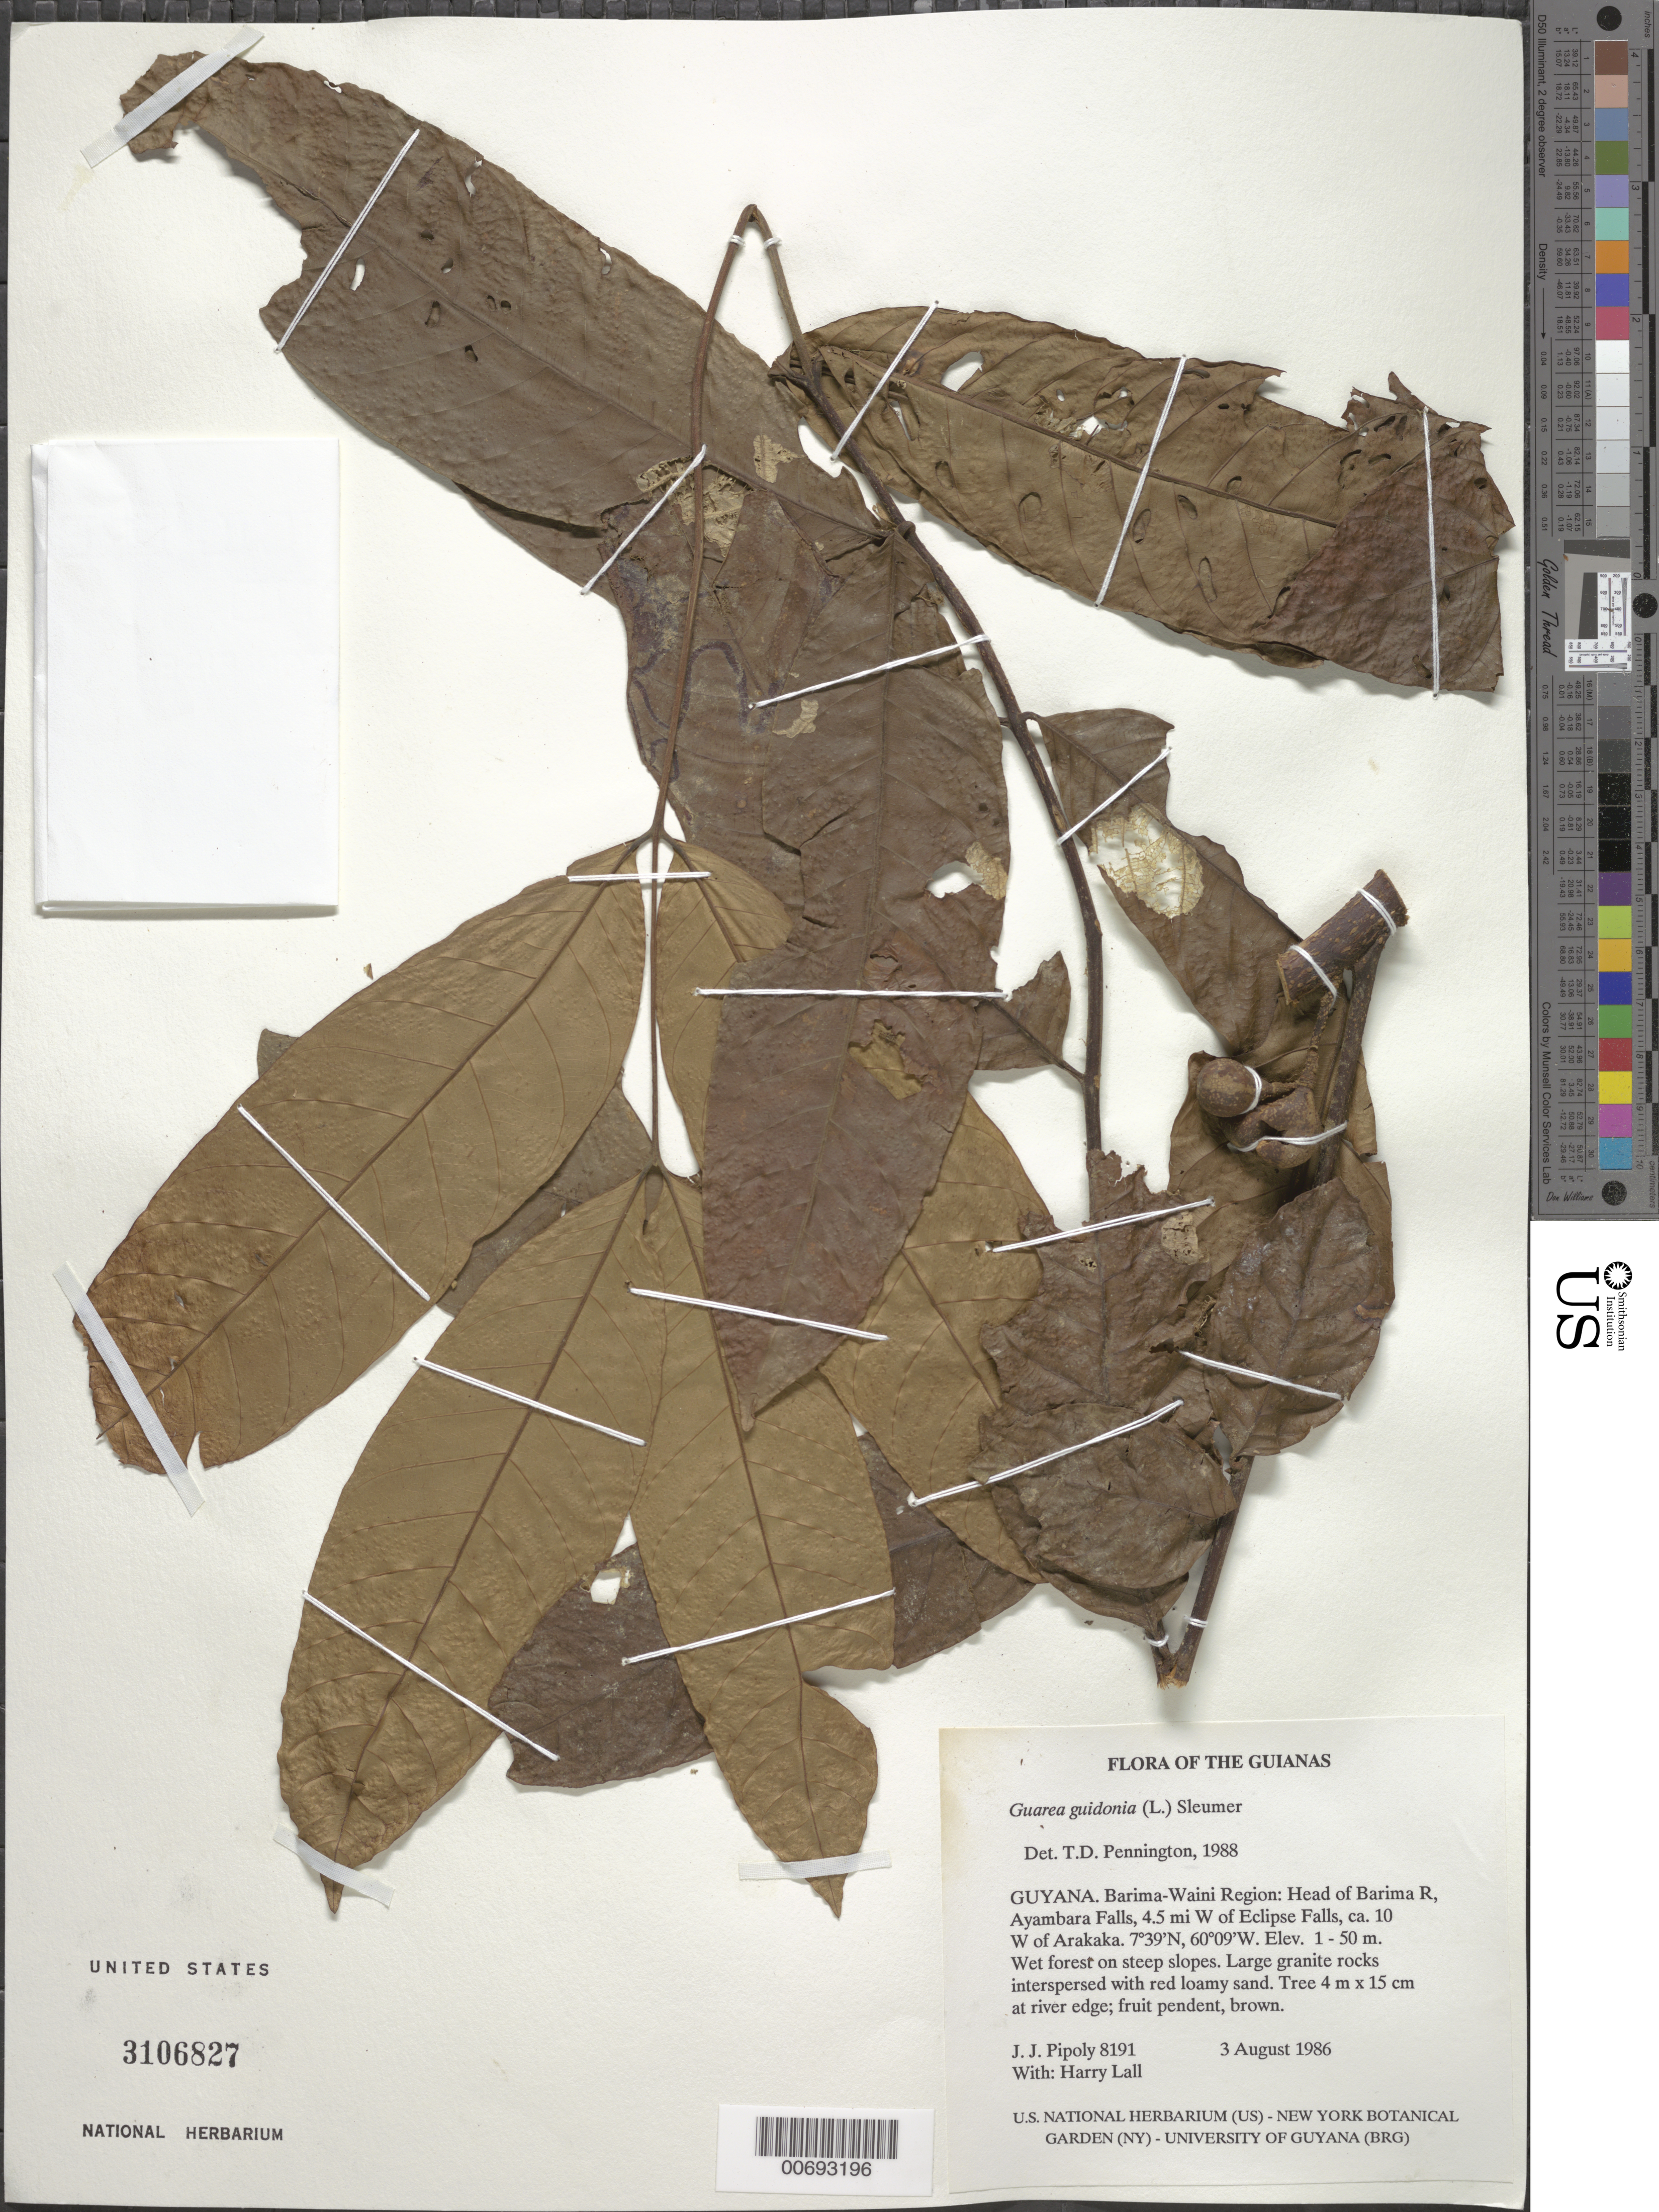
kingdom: Plantae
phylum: Tracheophyta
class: Magnoliopsida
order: Sapindales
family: Meliaceae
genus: Guarea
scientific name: Guarea guidonia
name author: (L.) Sleumer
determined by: Pennington, T. D., (K)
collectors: J. J. Pipoly & H. Lall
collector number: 8191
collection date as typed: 3 August 1986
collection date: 1986-08-03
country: Guyana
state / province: Barima-Waini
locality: Head of Barima R, Ayambara Falls, 4.5 mi W of Eclipse Falls, ca. 10 W of Arakaka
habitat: Wet forest on large granite rocks, interspersed with red loamy sand, on steep slopes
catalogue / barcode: US 3106827